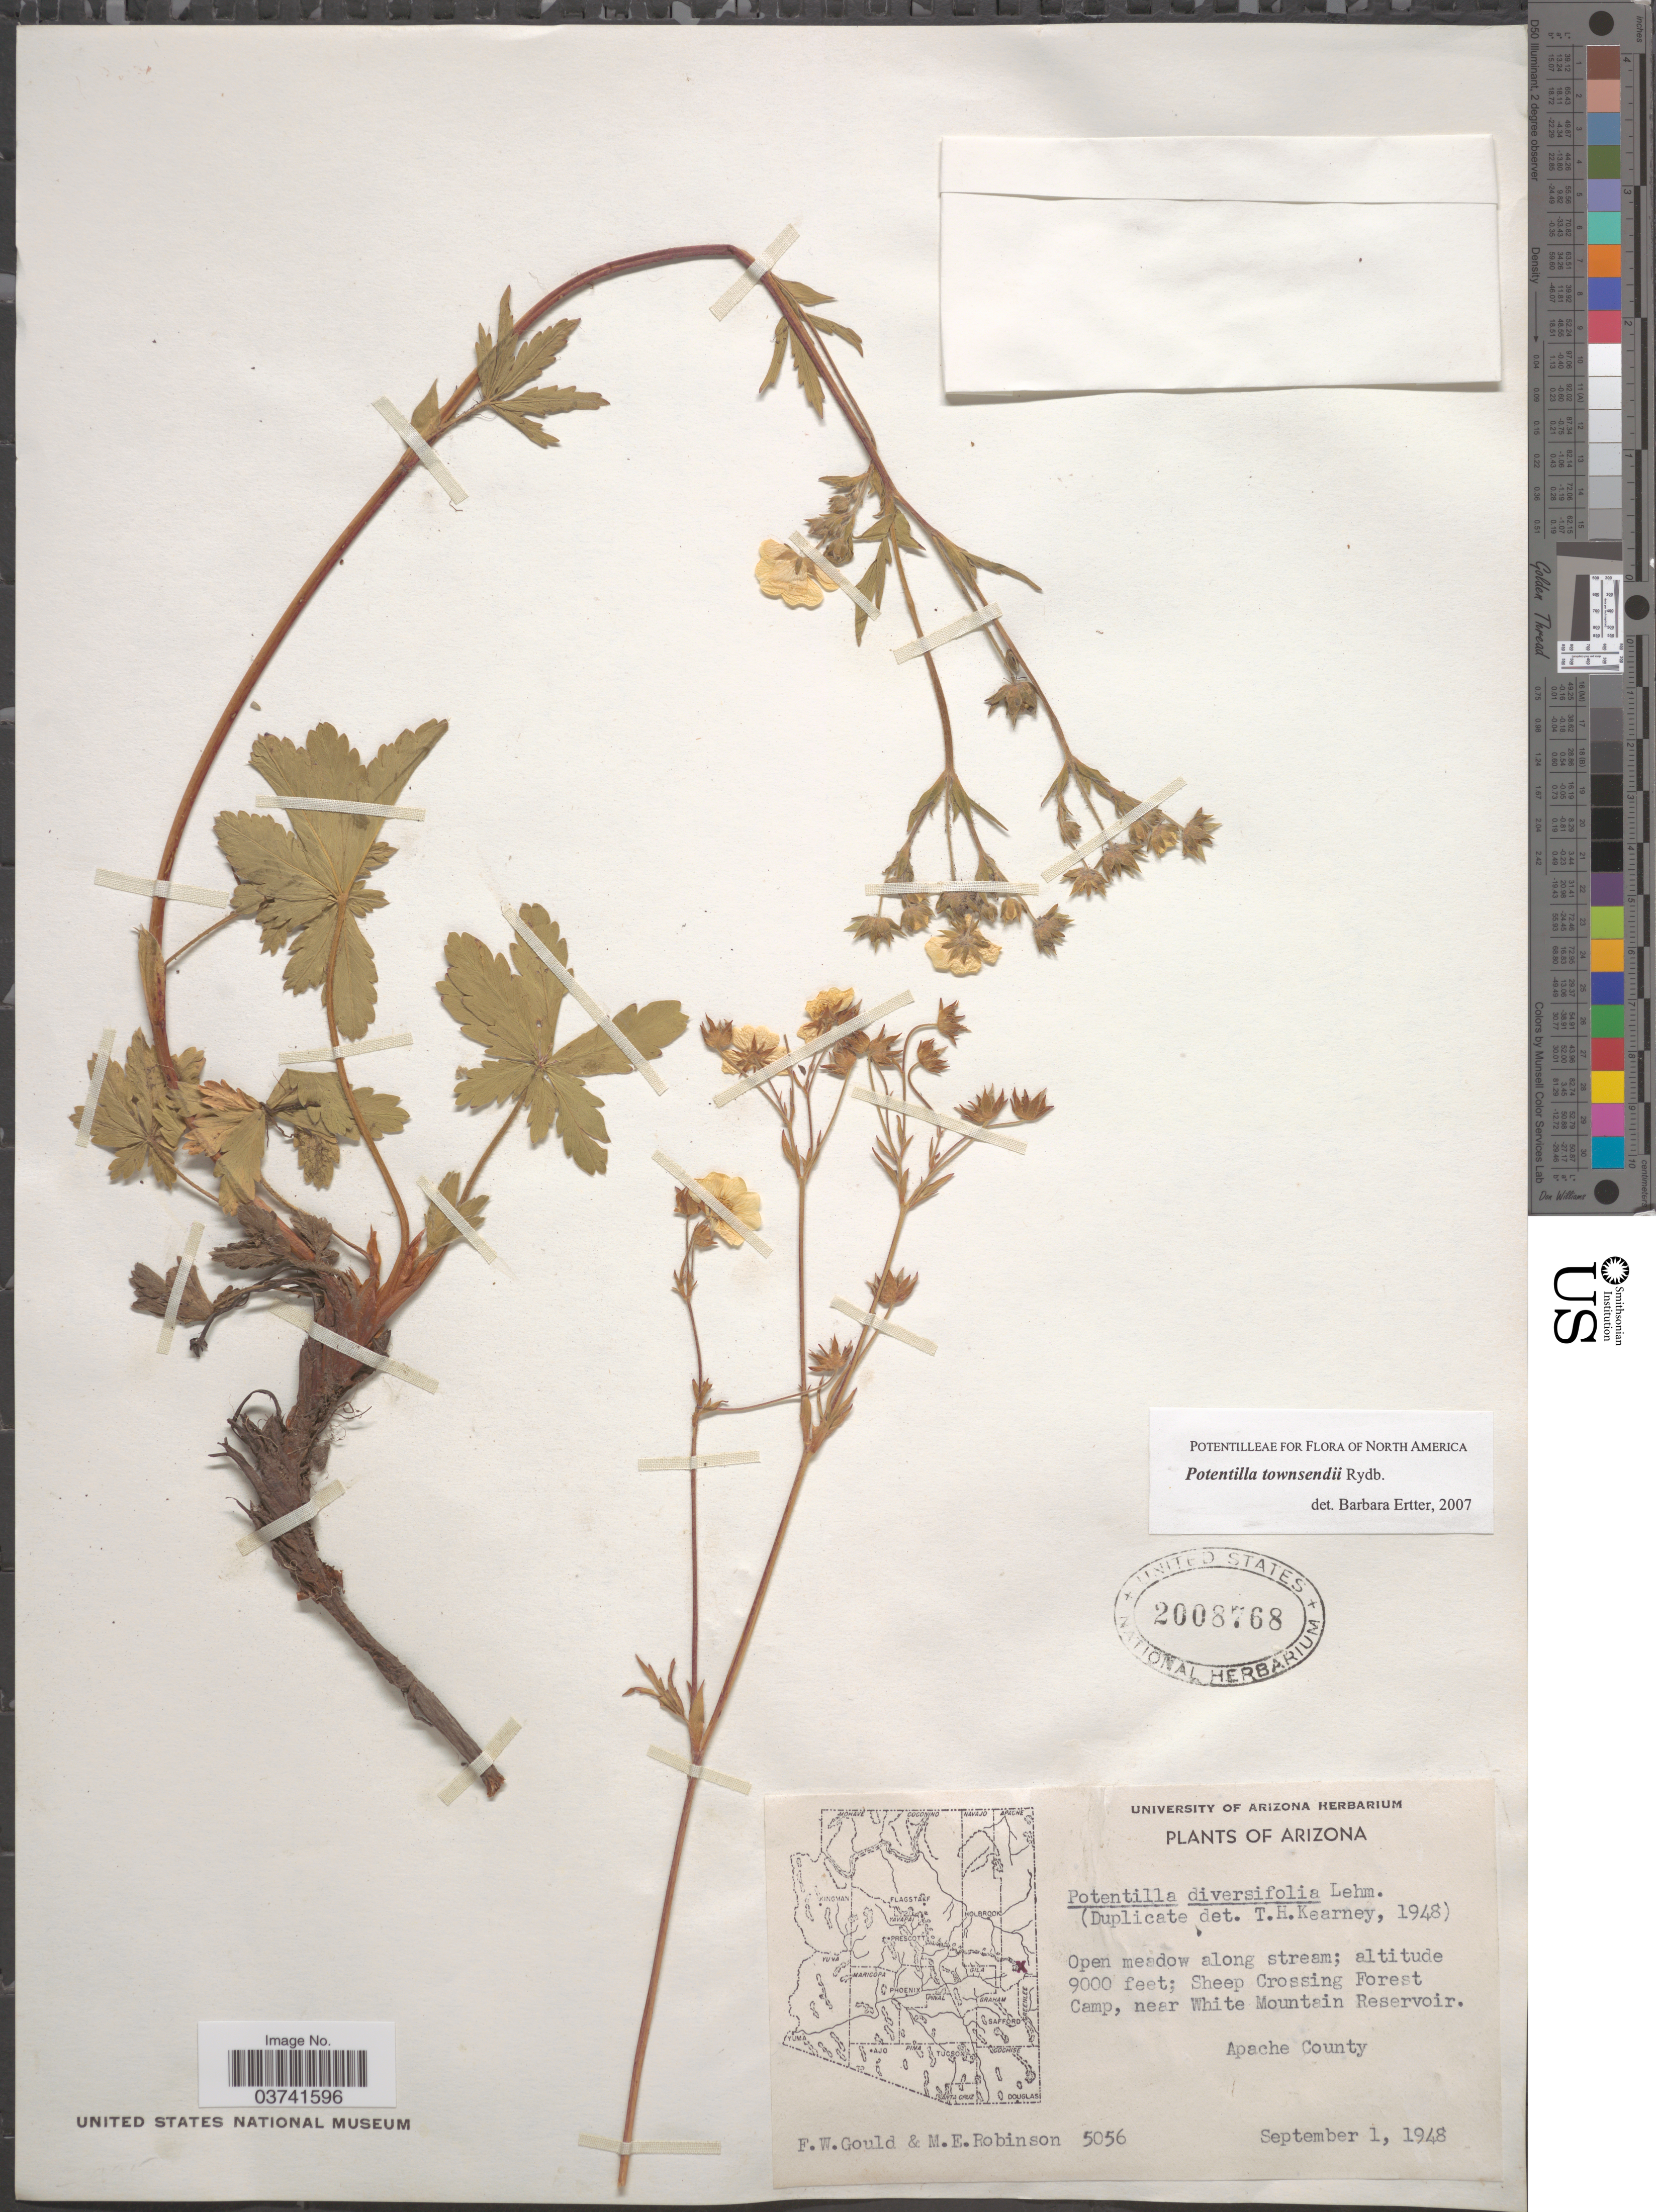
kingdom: Plantae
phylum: Tracheophyta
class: Magnoliopsida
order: Rosales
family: Rosaceae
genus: Potentilla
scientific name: Potentilla townsendii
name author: Rydb.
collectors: F. W. Gould & M. E. Robinson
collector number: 5056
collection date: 1948-09-01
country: United States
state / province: Arizona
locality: Sheep Crossing Forest Camp, near White Mountain Reservoir. Apache County.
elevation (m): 2743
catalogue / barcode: US 2008768